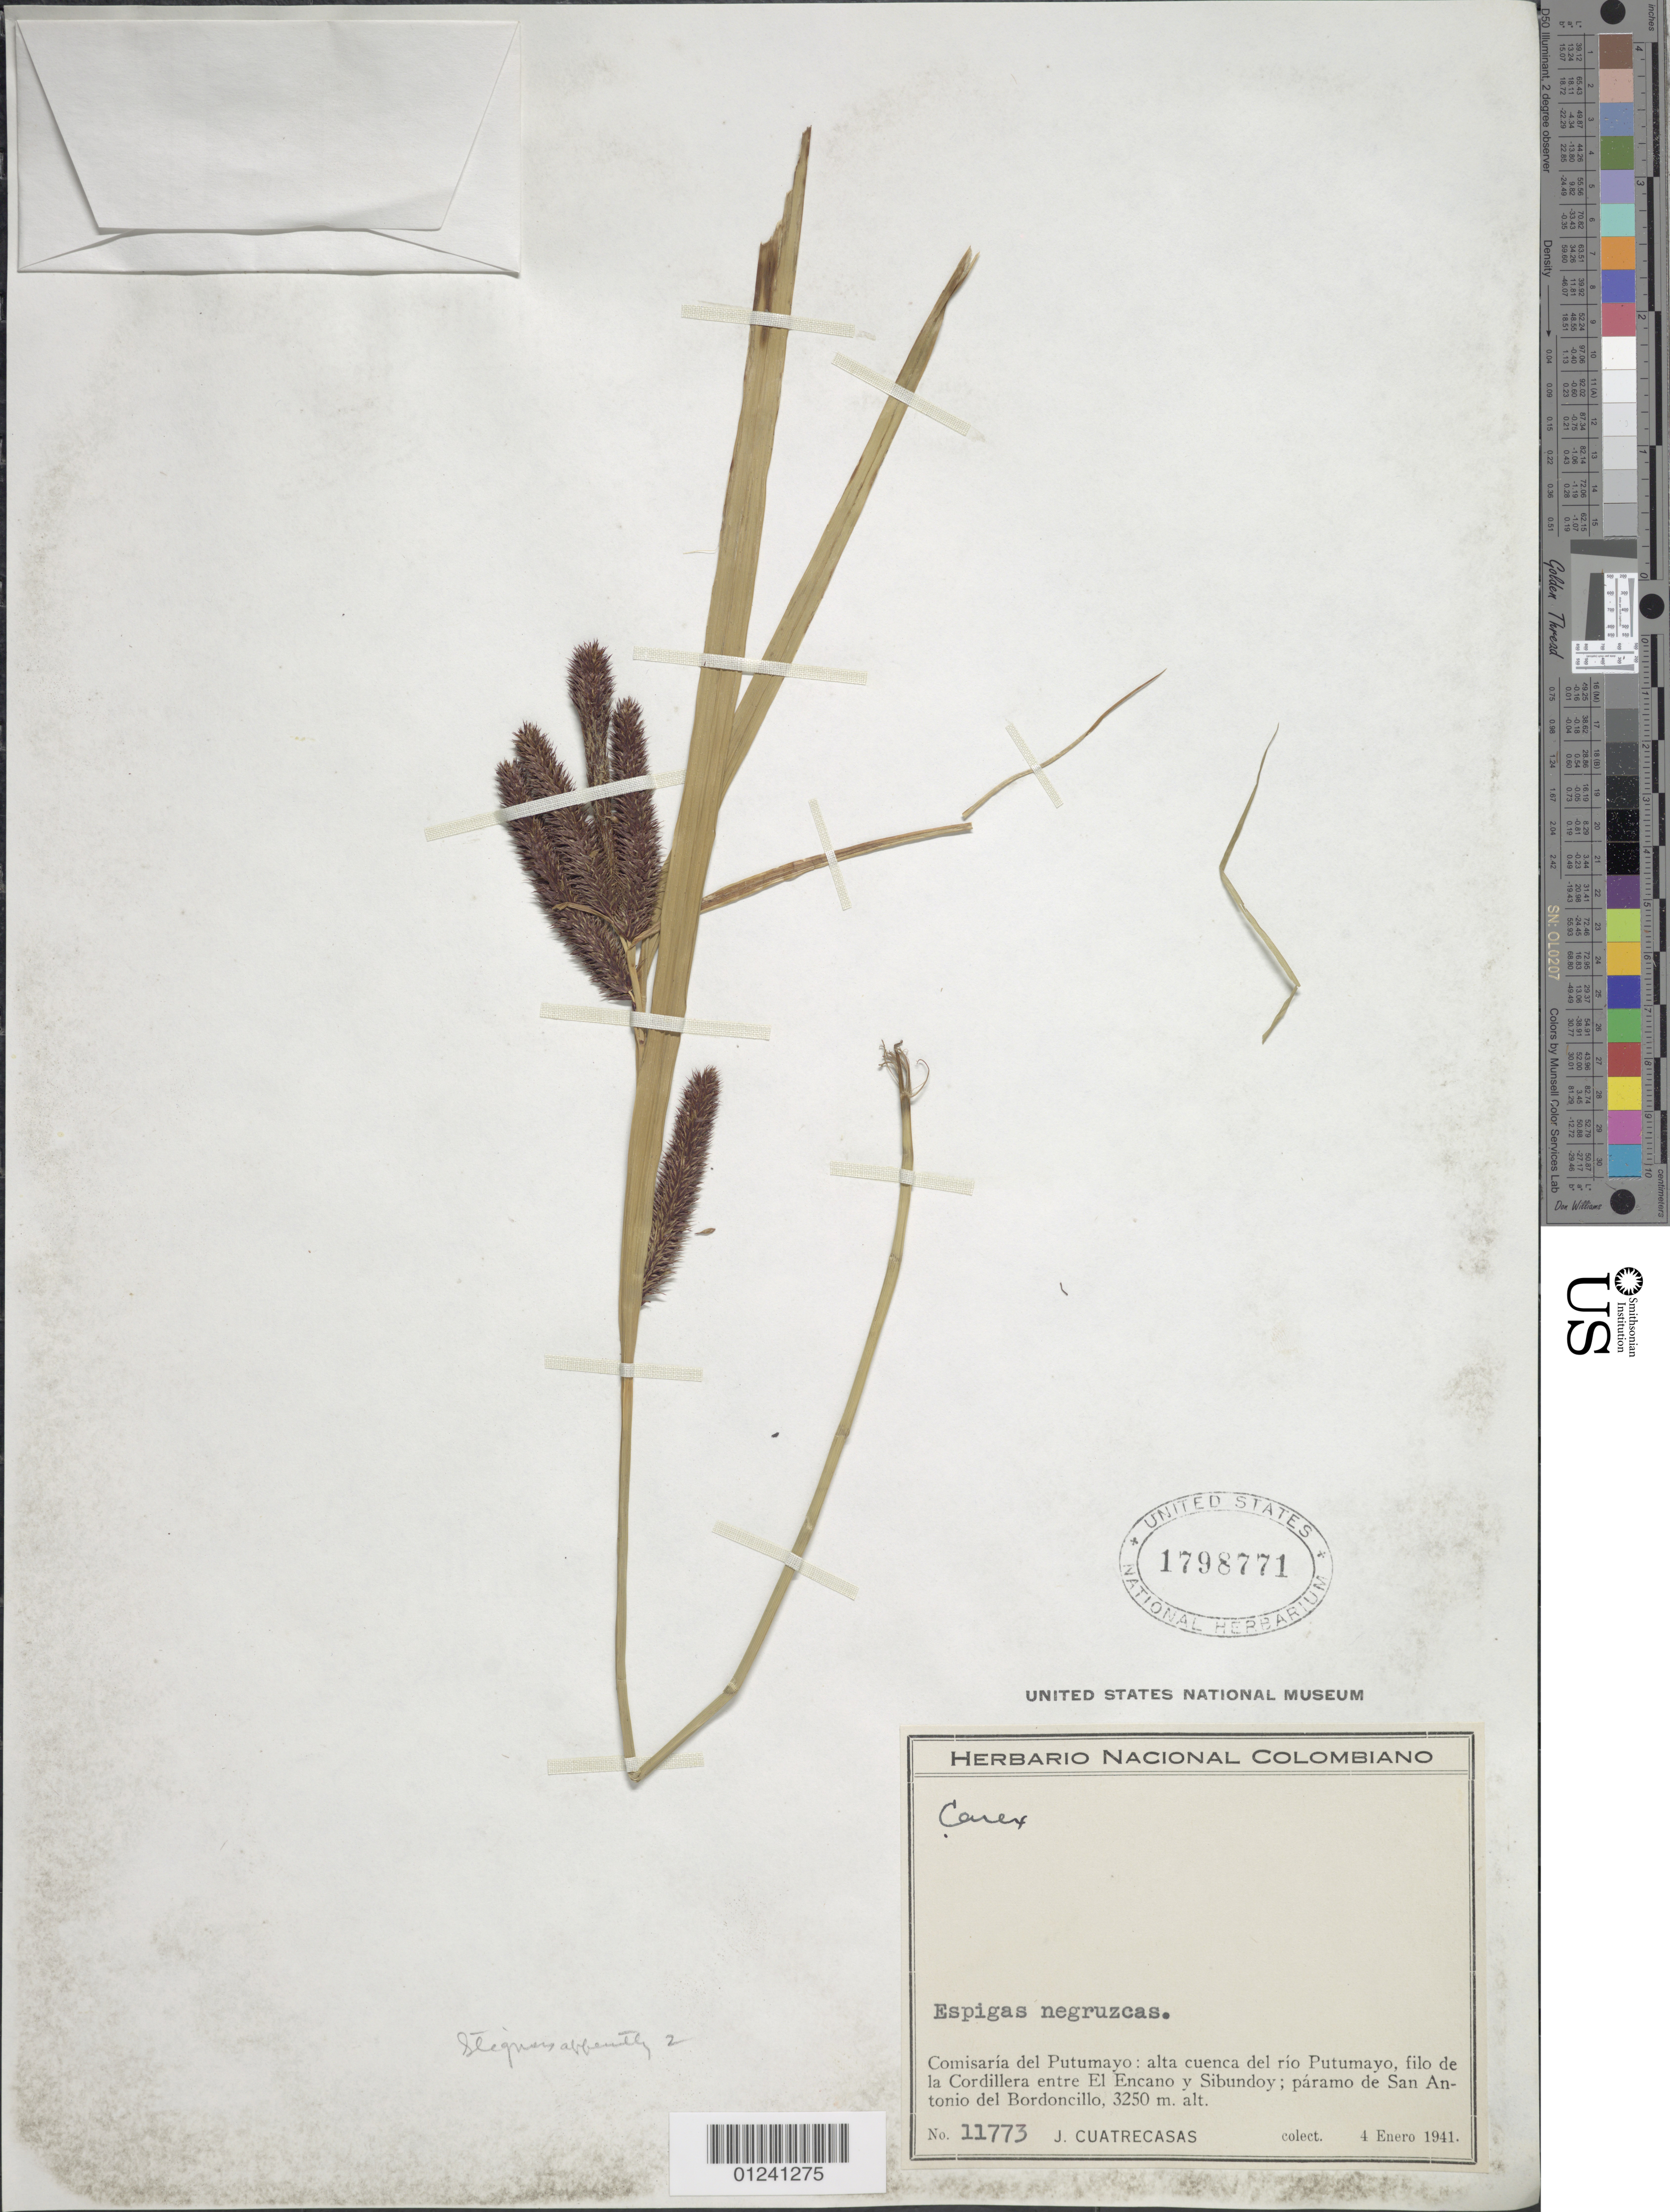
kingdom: Plantae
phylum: Tracheophyta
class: Liliopsida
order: Poales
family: Cyperaceae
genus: Carex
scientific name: Carex acutata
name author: Boott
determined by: Jiménez-Mejías, P.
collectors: J. Cuatrecasas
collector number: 11773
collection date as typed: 04 Jan 1941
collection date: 1941-01-04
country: Colombia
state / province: Putumayo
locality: Alto Cuenca del Rio Putumayo, Filo de La Cordillera entre El Encaño & Sibundoy, Páramo de San Antonia del Bordoncillo.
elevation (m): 3250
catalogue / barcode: US 1798771